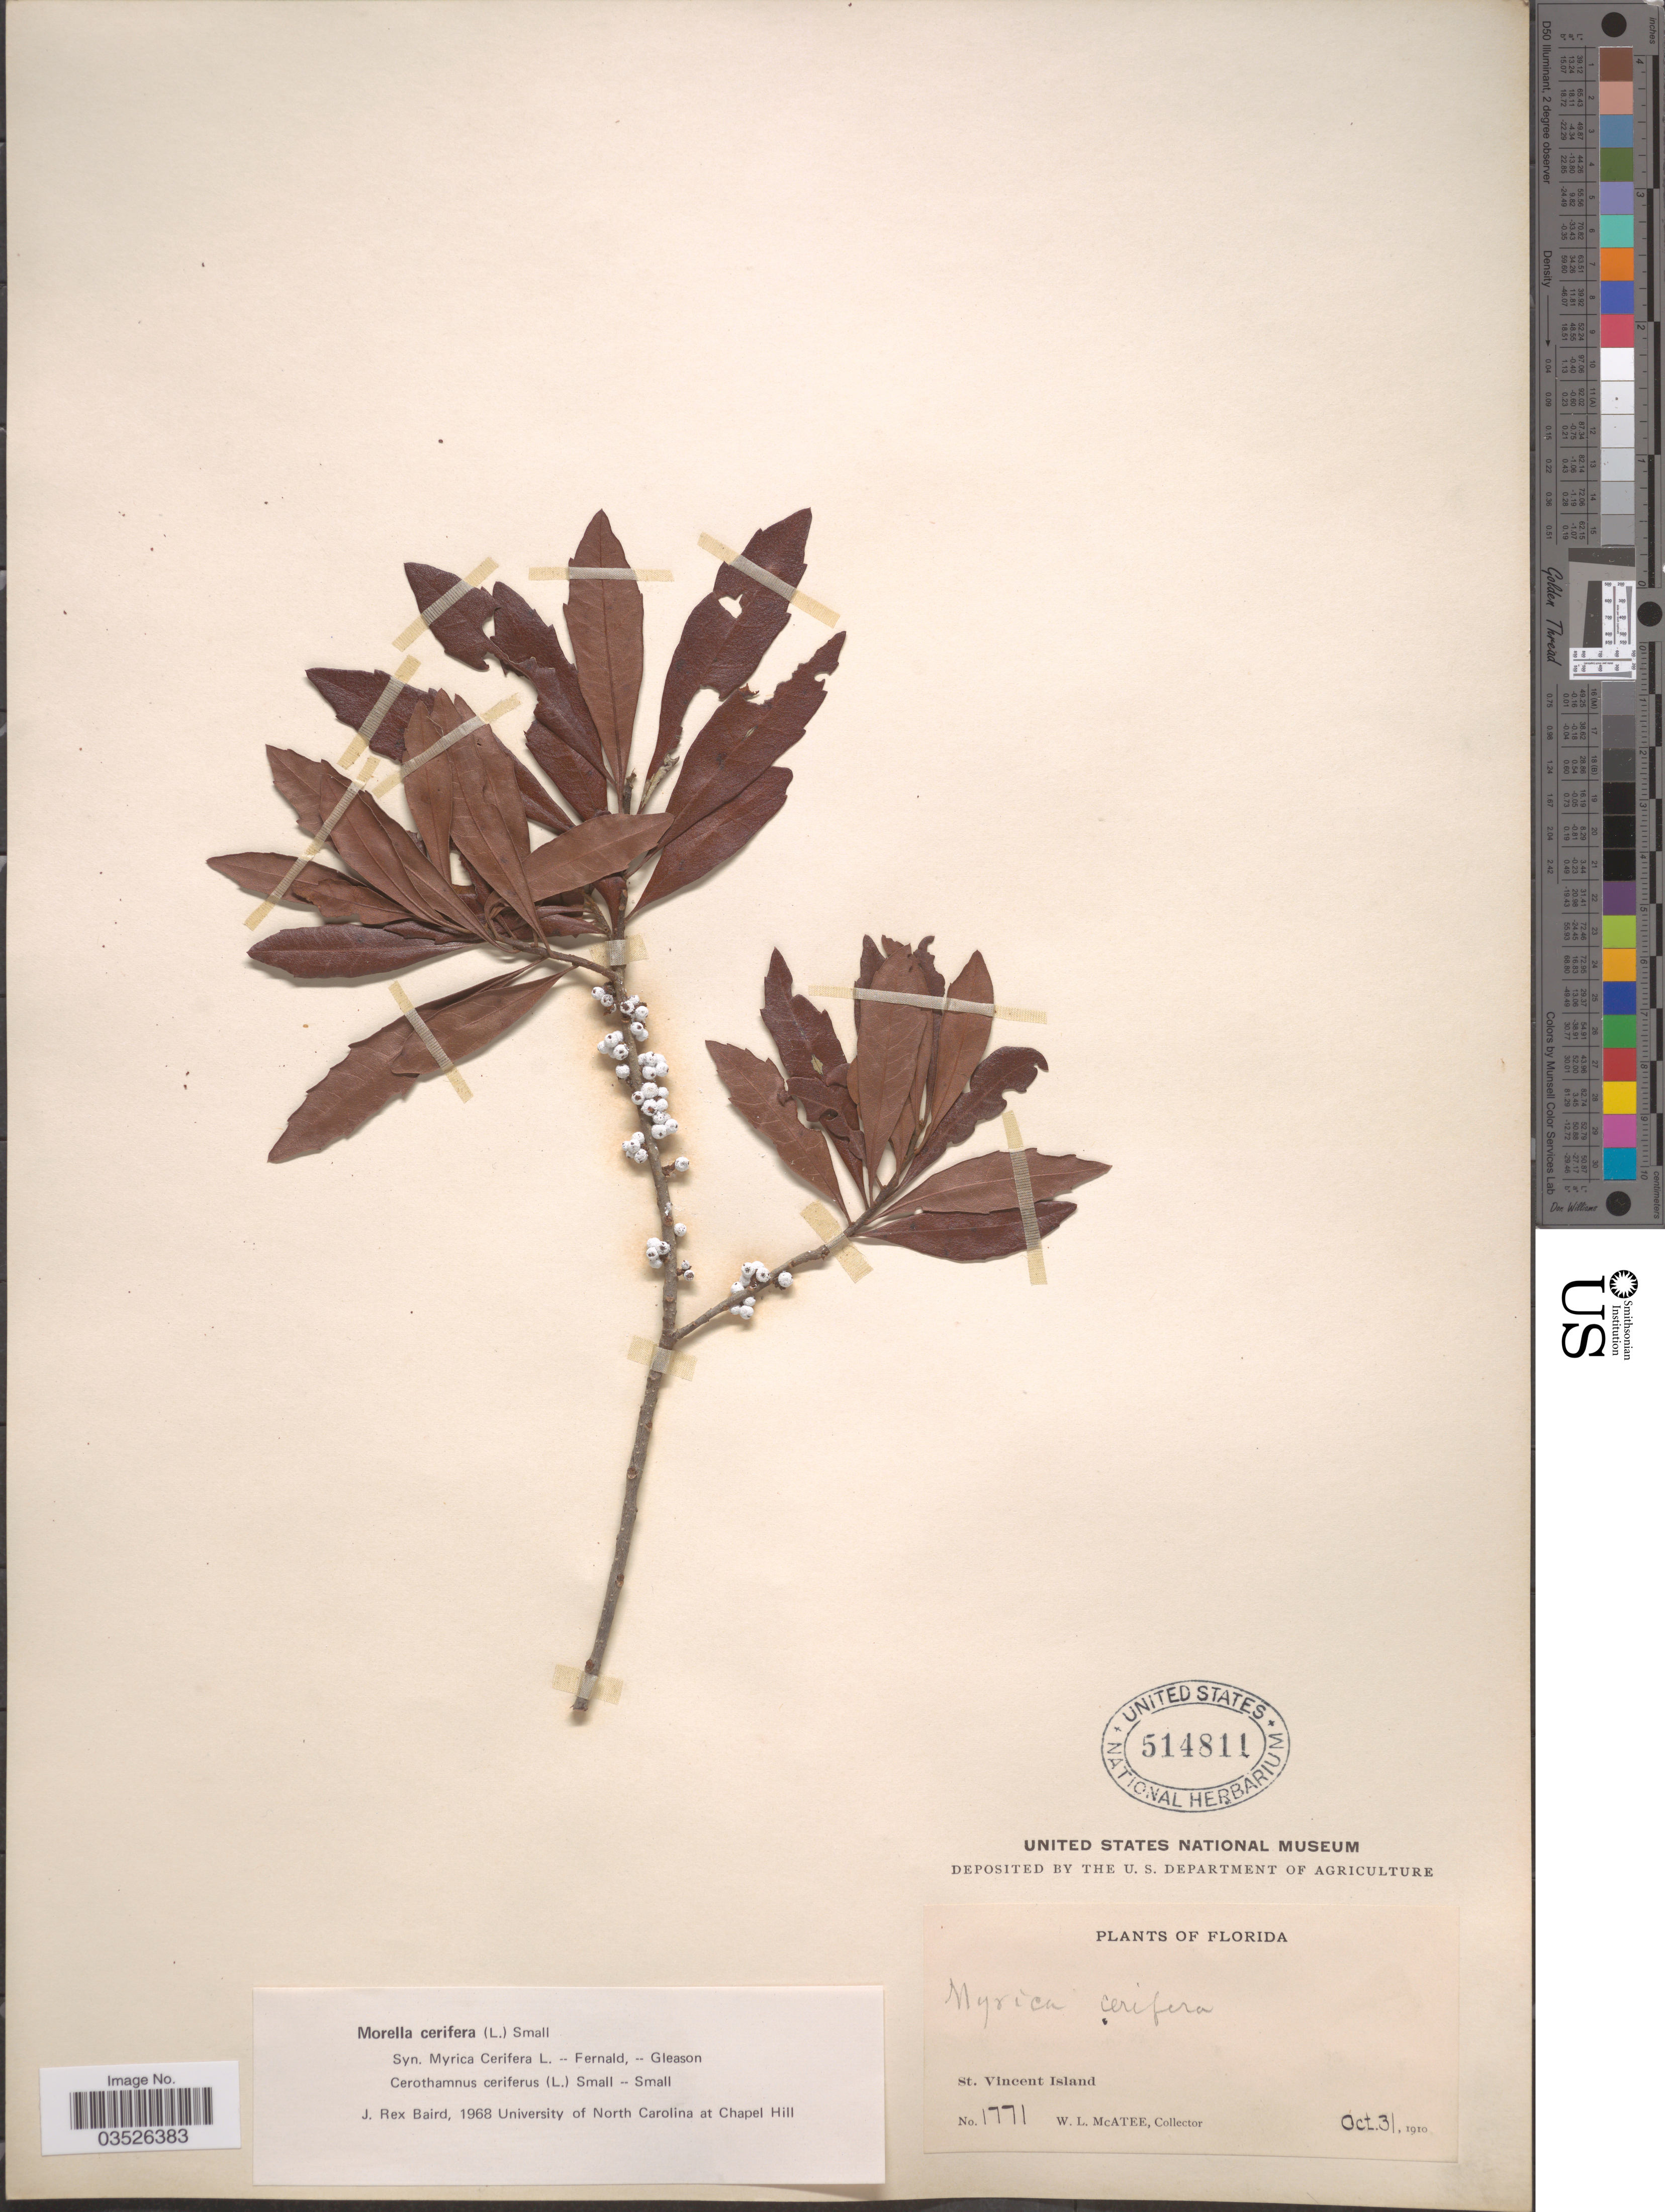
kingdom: Plantae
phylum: Tracheophyta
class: Magnoliopsida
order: Fagales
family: Myricaceae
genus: Morella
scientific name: Morella cerifera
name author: (L.) Small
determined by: Baird, James Rex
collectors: W. McAtee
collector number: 1771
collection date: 1910-10-31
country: United States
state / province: Florida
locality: St. Vincent Island.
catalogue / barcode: US 514811